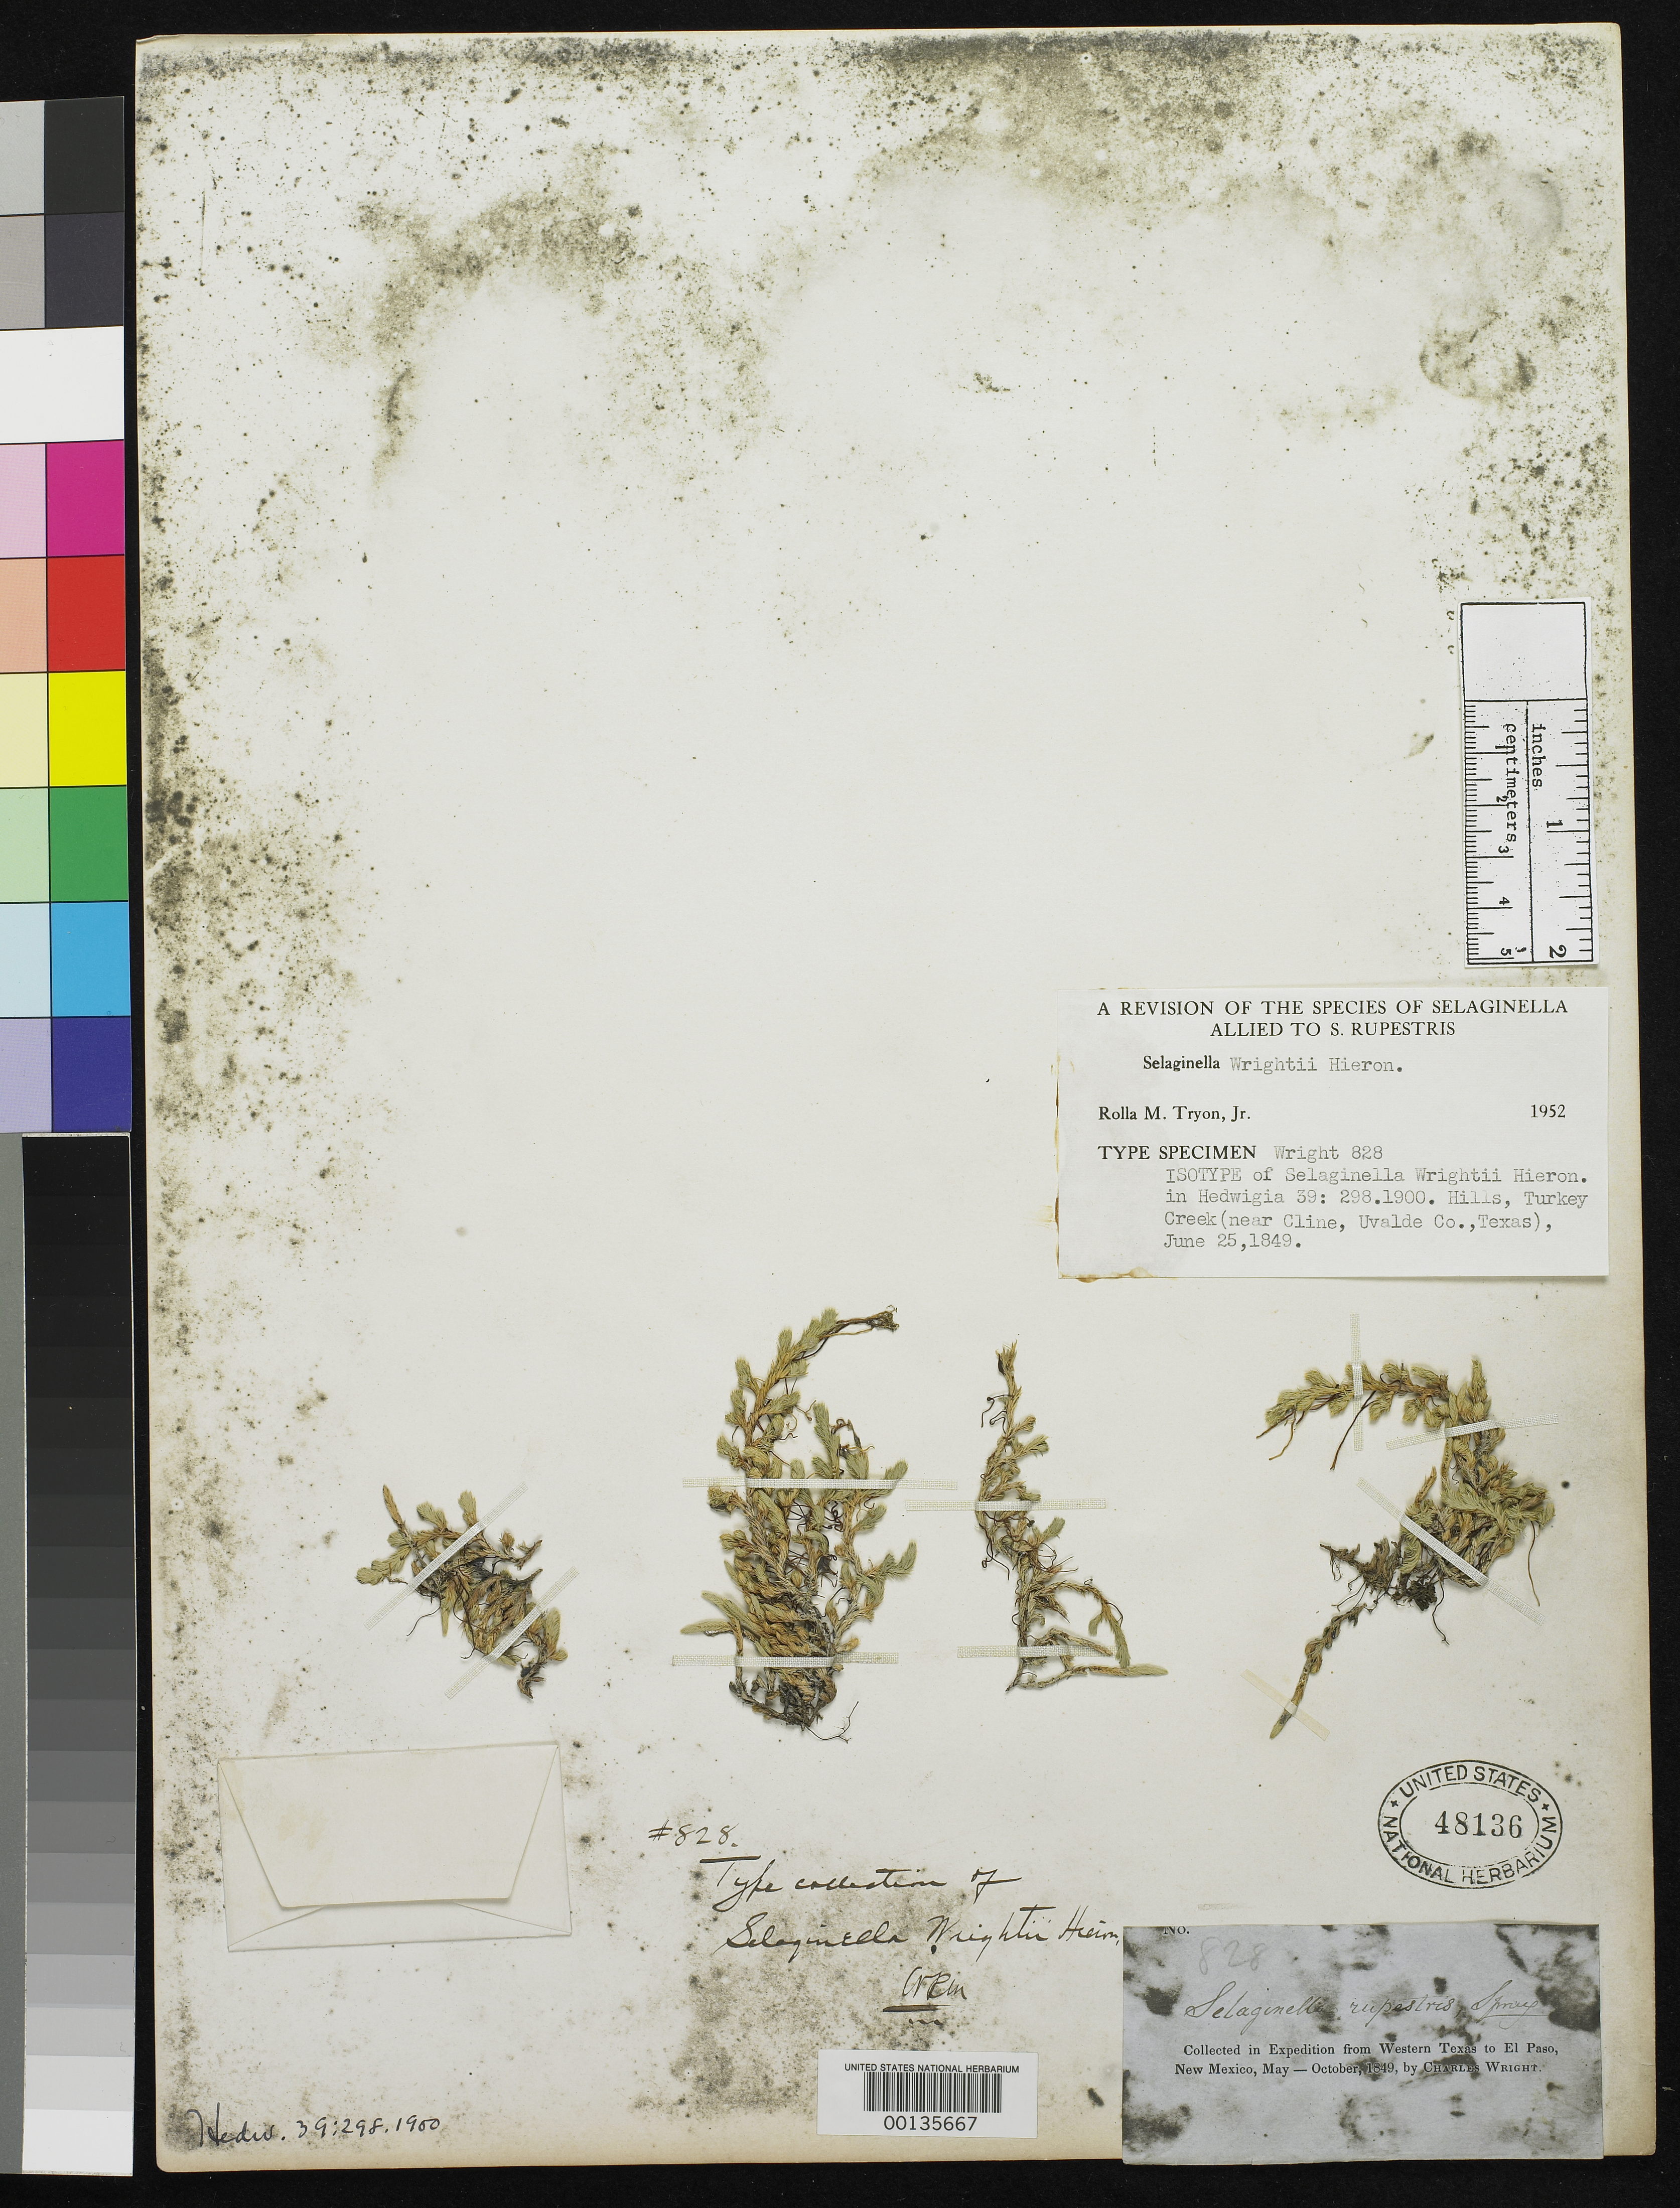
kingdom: Plantae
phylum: Tracheophyta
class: Lycopodiopsida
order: Selaginellales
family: Selaginellaceae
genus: Selaginella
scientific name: Selaginella wrightii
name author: Hieron.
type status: Type Collection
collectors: C. Wright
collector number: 828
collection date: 1849-05/1849-10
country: United States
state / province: Texas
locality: Expedition from western Texas to El Paso, New Mexico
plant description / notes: Protologue, "Nova Mexico: specimina collecta sunt in expeditione a parte occidentale civitatis Texas ad El Paso in Nov. Mexico (Charles Wright, Majo-Octob. 1849 n. 828; distributa cura D.C. Eaton)"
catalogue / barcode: US 48136